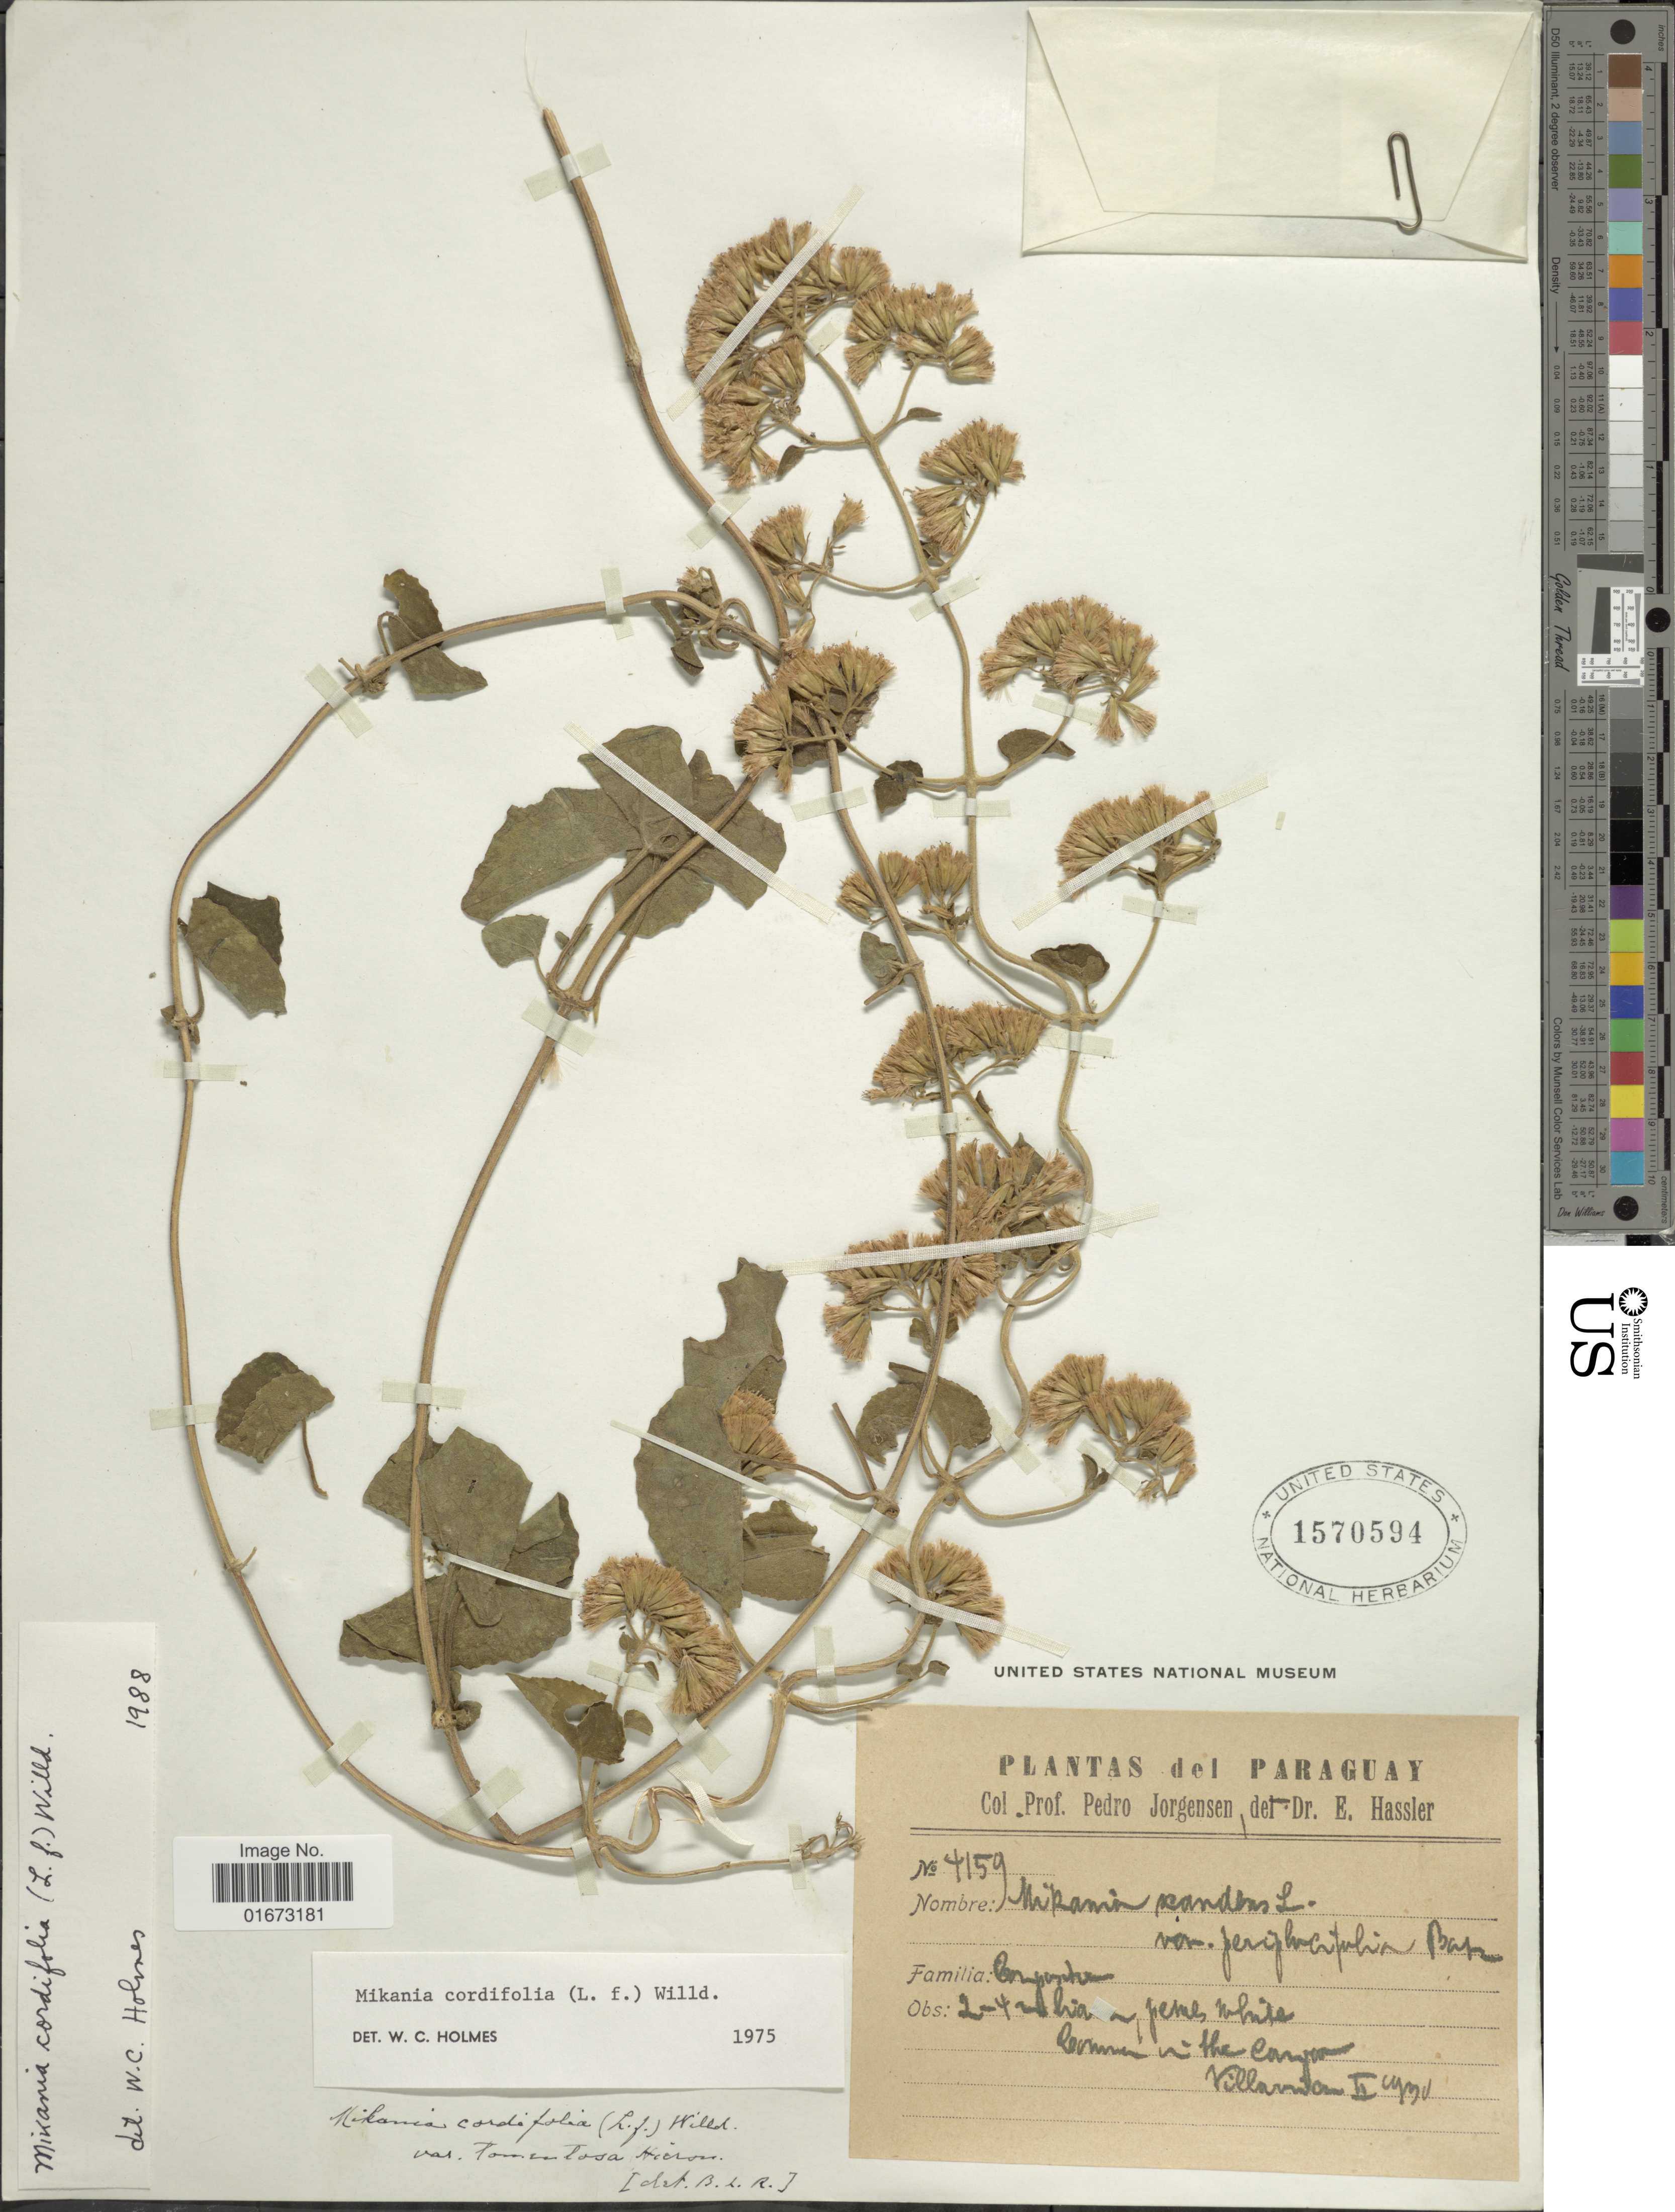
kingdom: Plantae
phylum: Tracheophyta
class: Magnoliopsida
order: Asterales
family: Asteraceae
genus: Mikania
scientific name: Mikania cordifolia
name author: Kunth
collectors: P. Jörgensen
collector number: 4159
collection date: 1930-02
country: Paraguay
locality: Common in the canyon, Villarrica.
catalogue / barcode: US 1570594